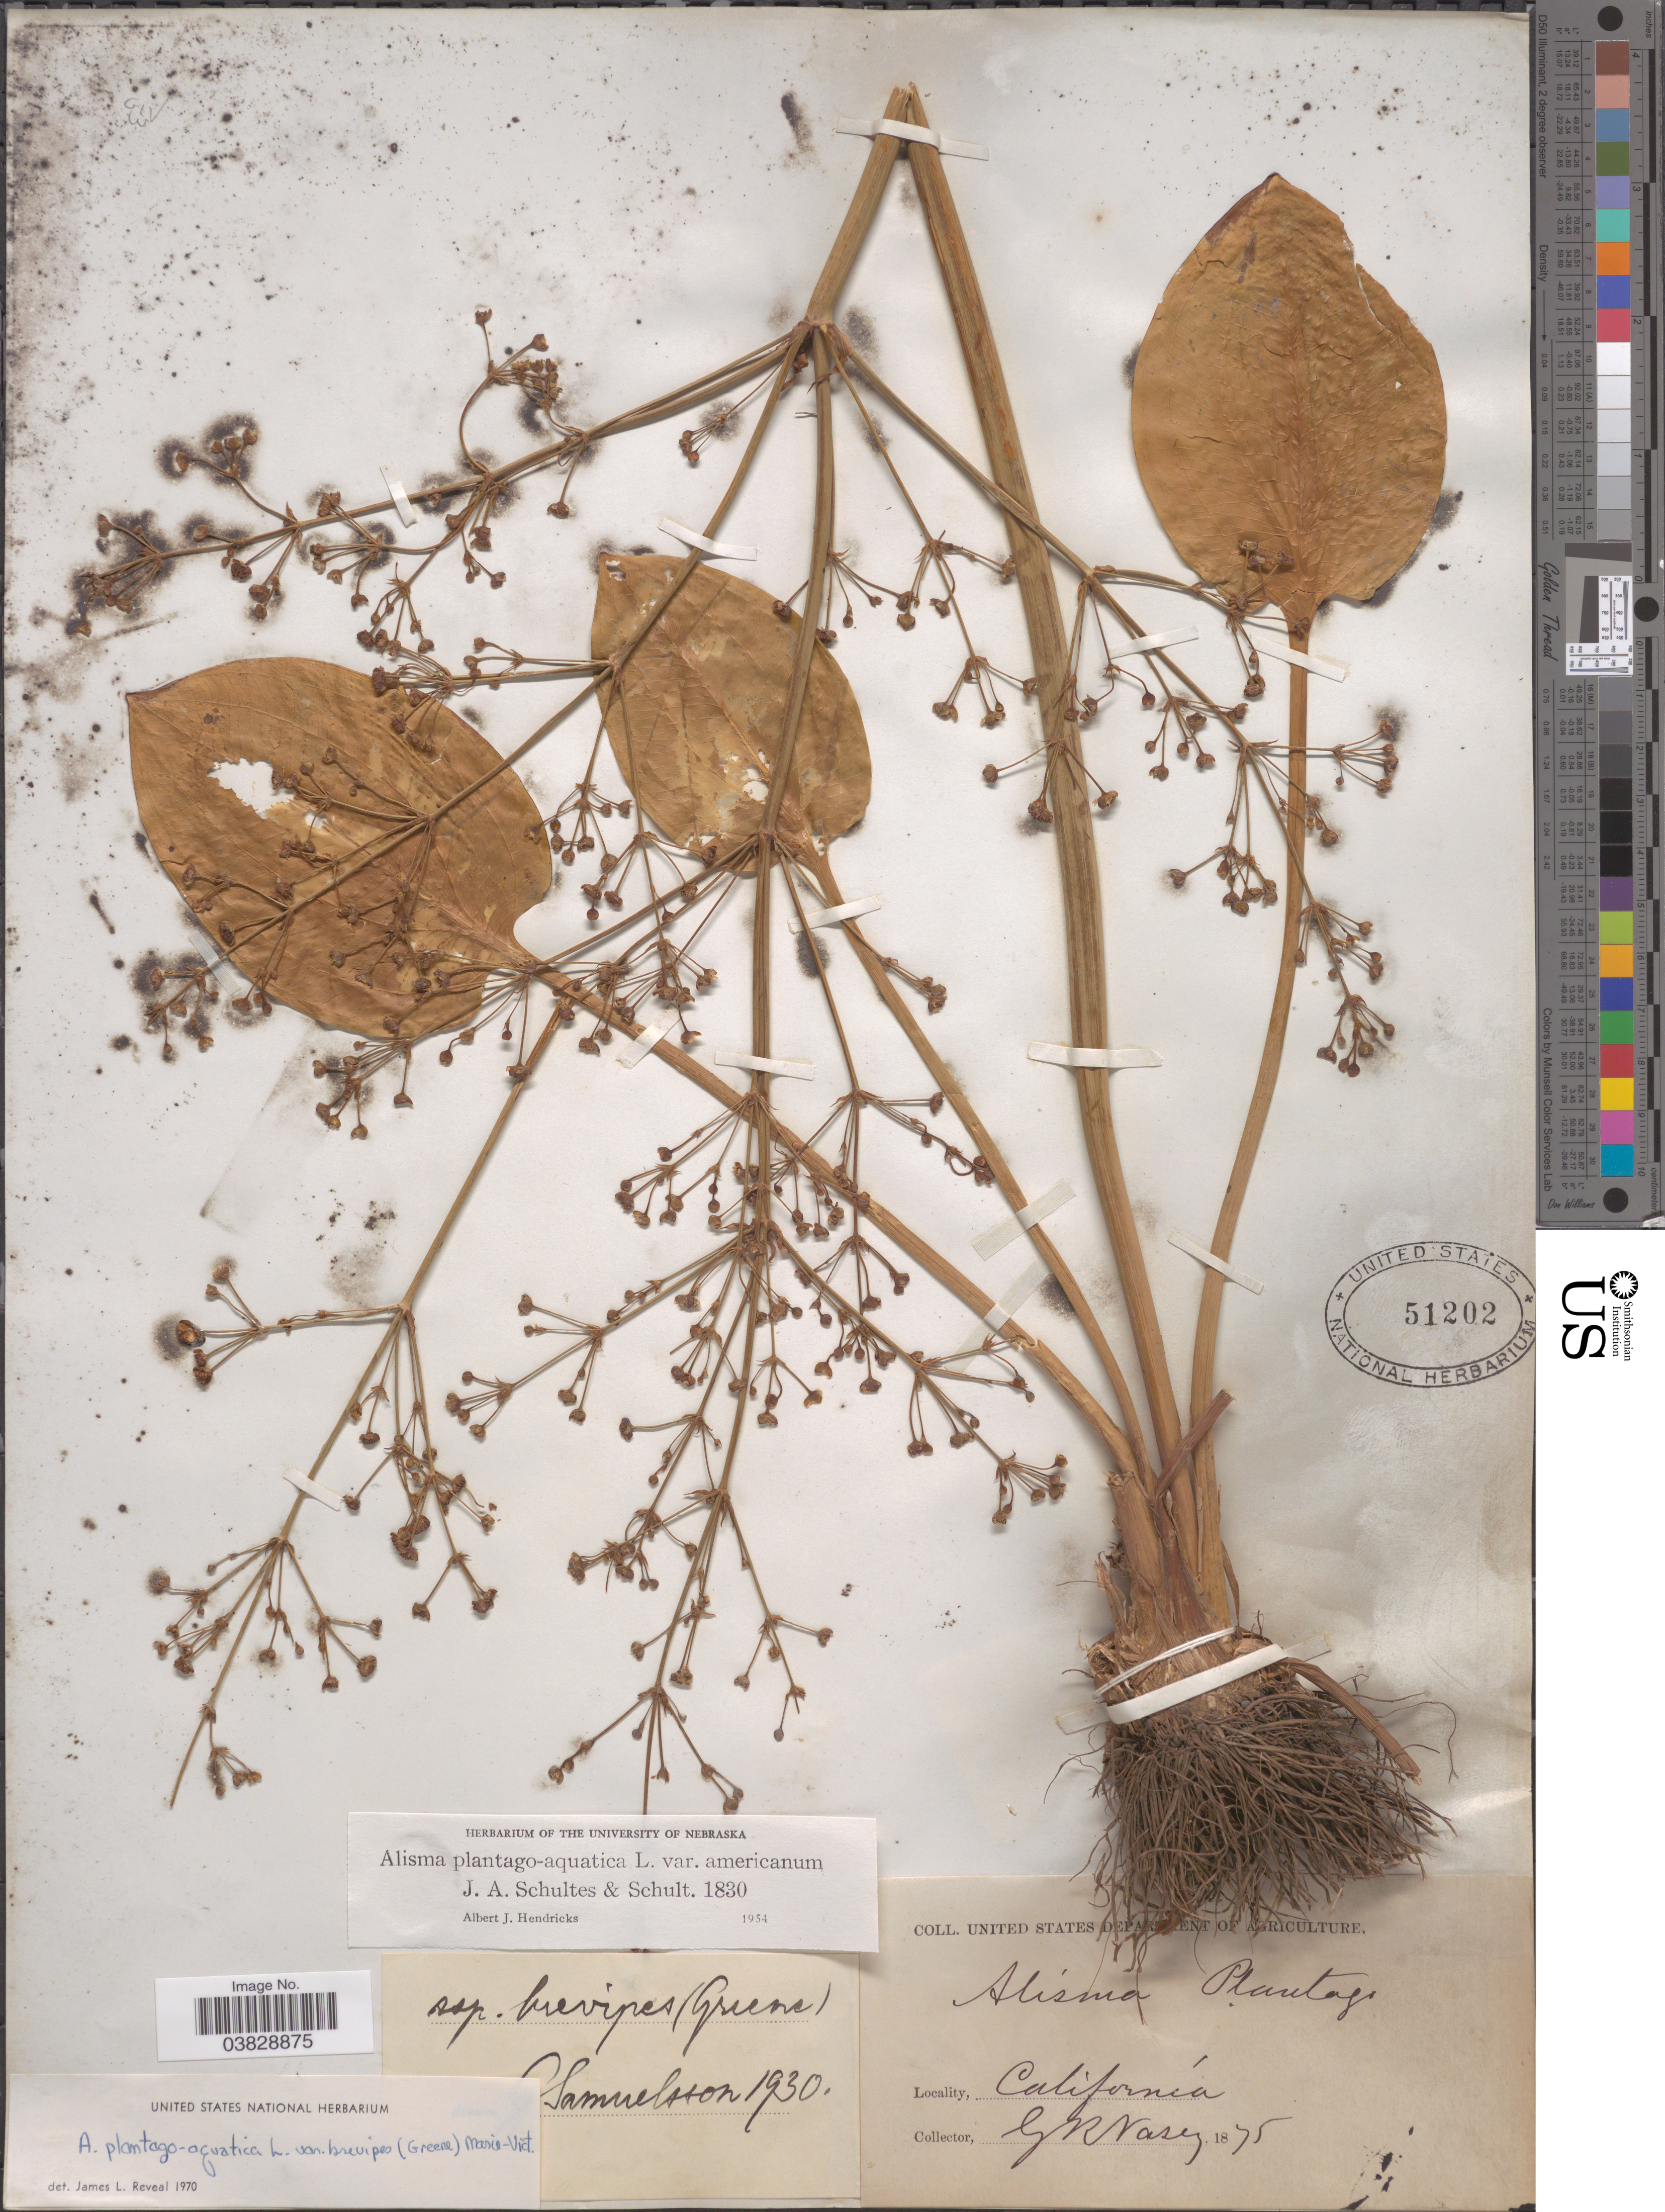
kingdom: Plantae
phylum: Tracheophyta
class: Liliopsida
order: Alismatales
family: Alismataceae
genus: Alisma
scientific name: Alisma plantago-aquatica var. americanum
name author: L.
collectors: G. R. Vasey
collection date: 1875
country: United States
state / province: California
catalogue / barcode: US 51202